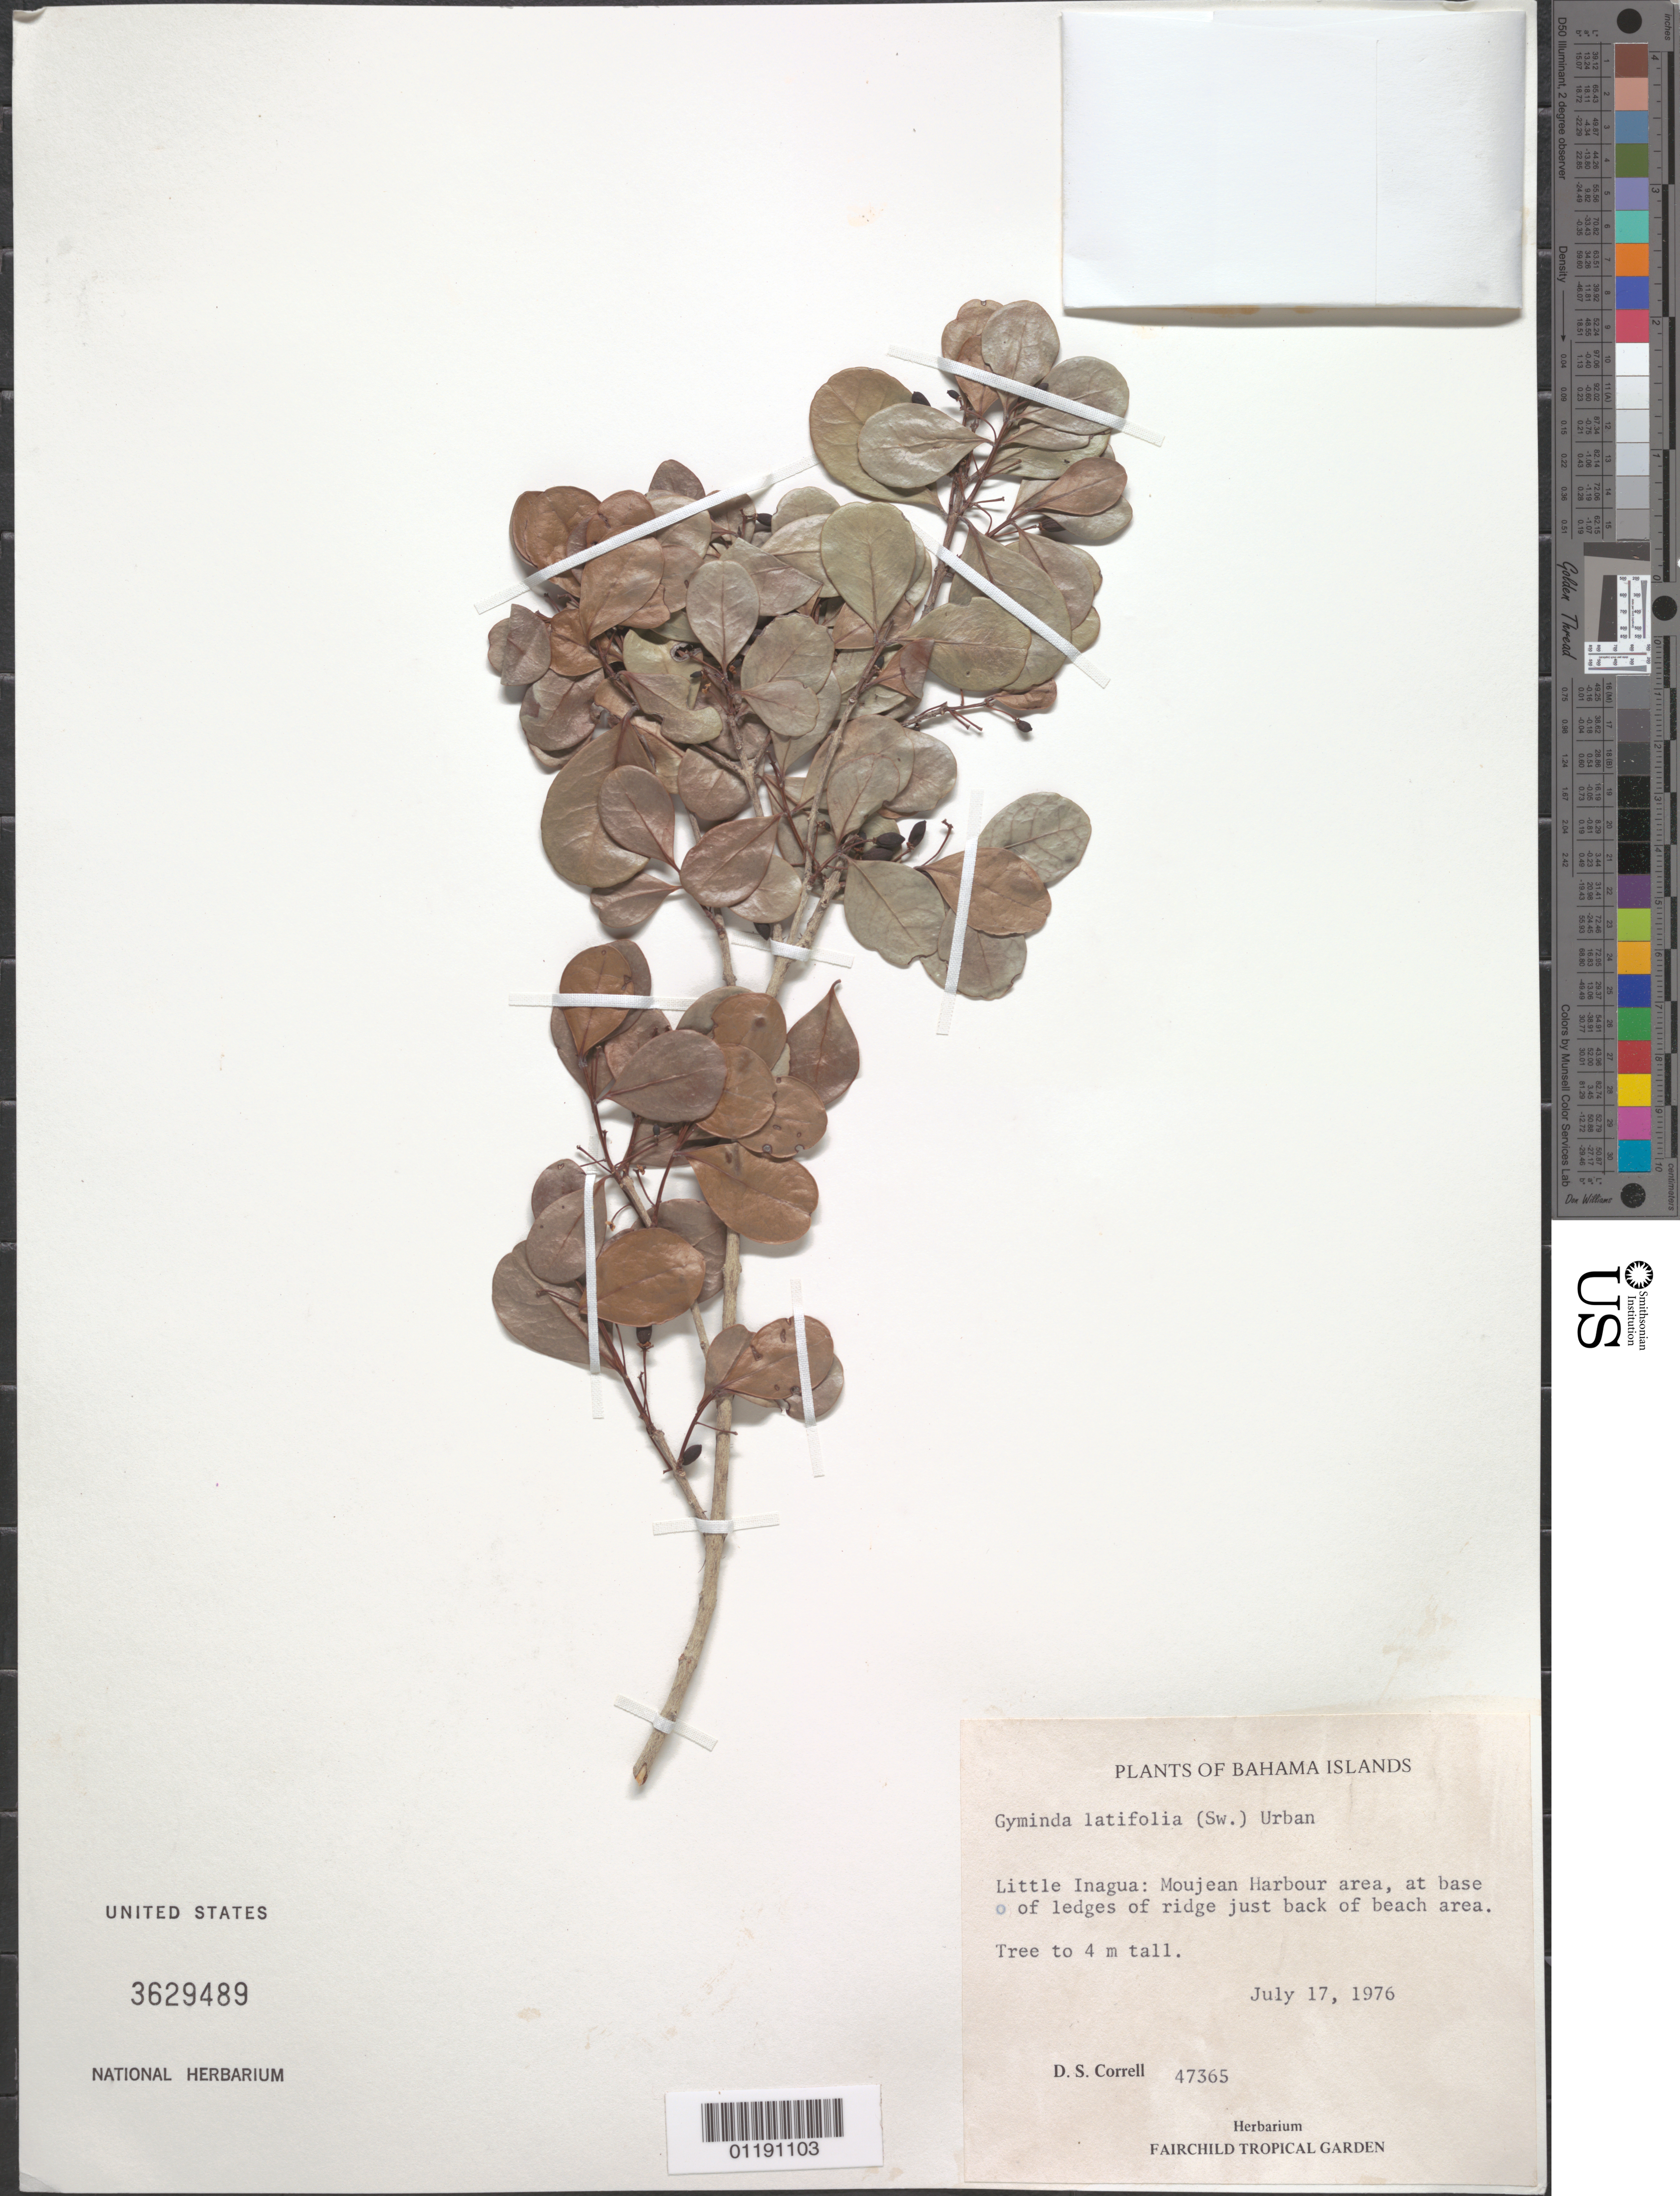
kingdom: Plantae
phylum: Tracheophyta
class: Magnoliopsida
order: Celastrales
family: Celastraceae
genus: Gyminda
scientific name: Gyminda latifolia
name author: (Sw.) Urb.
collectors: D. S. Correll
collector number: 47365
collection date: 1976-07-17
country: Bahamas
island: Great Inagua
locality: Moujean Harbour area, at base of ledges of ridge just back of beach area.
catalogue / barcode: US 3629489